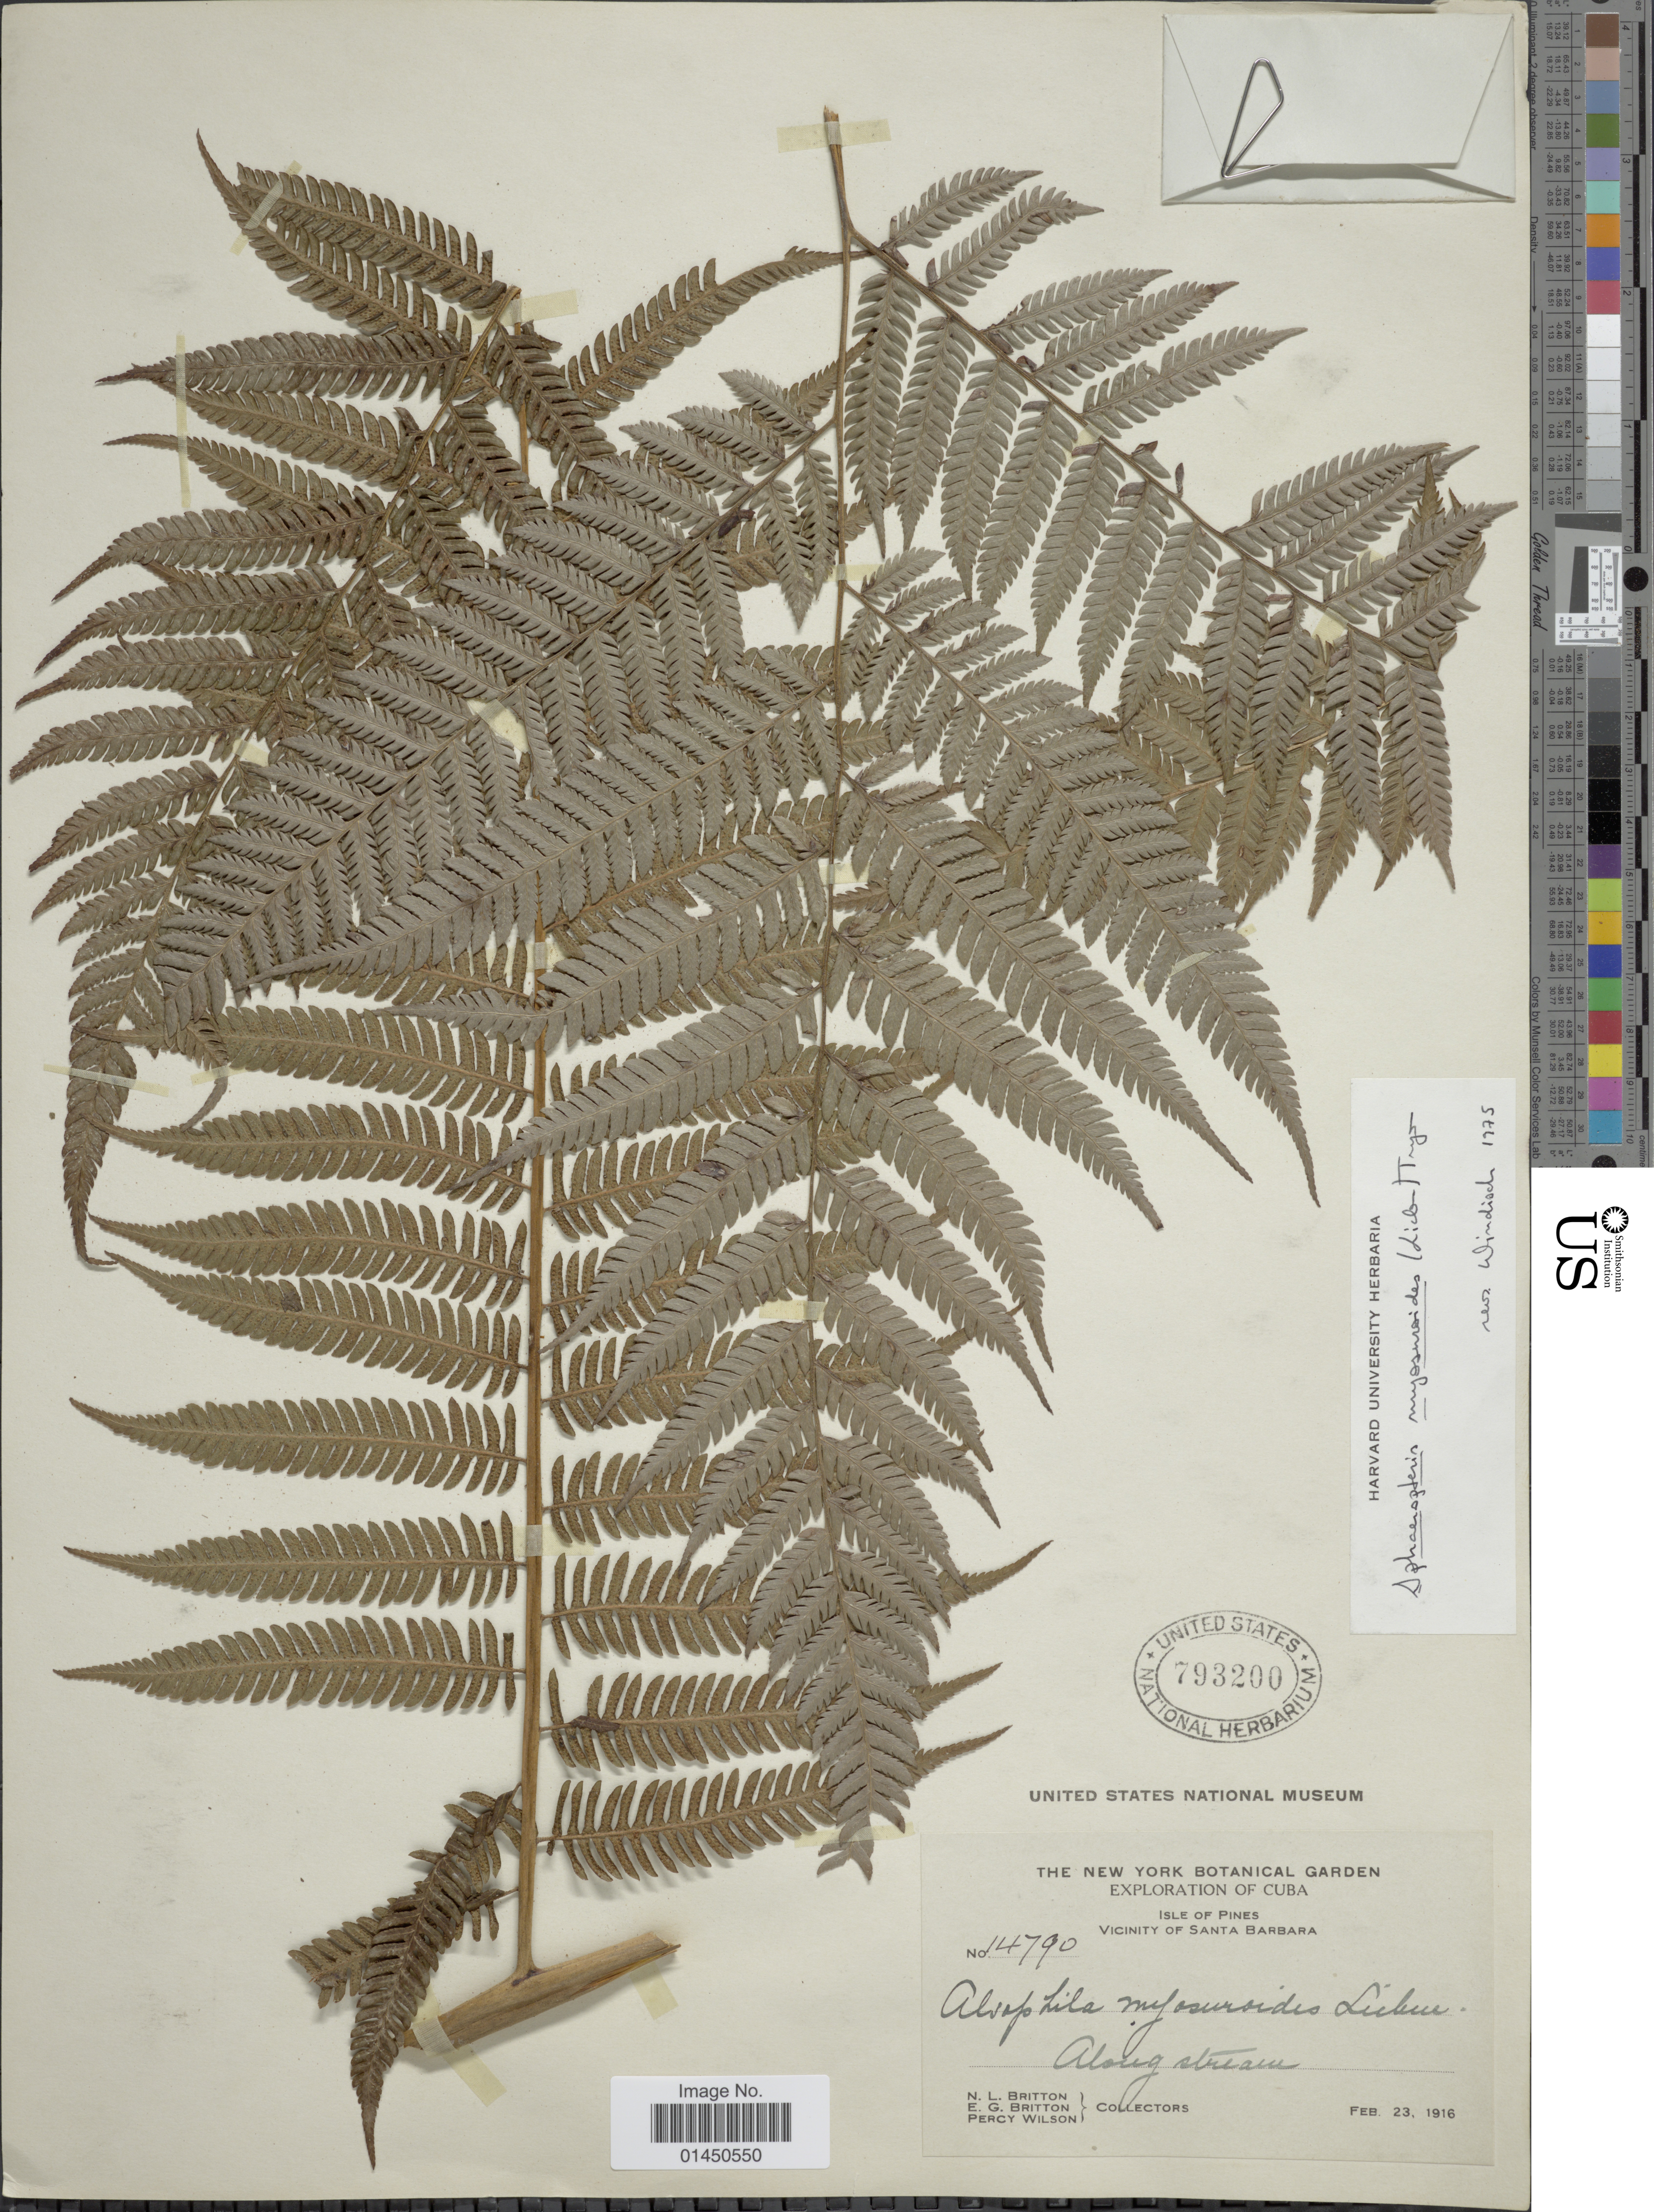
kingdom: Plantae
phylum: Tracheophyta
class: Polypodiopsida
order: Cyatheales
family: Cyatheaceae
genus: Cyathea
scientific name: Cyathea myosuriodes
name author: (Liebm.) Domin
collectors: N. Britton, E. G. Britton & P. Wilson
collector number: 14790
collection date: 1916-02-23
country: Cuba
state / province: Isla de la Juventud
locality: Isle of Pines, vicinity of Santa Barbara, along stream.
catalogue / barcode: US 793200